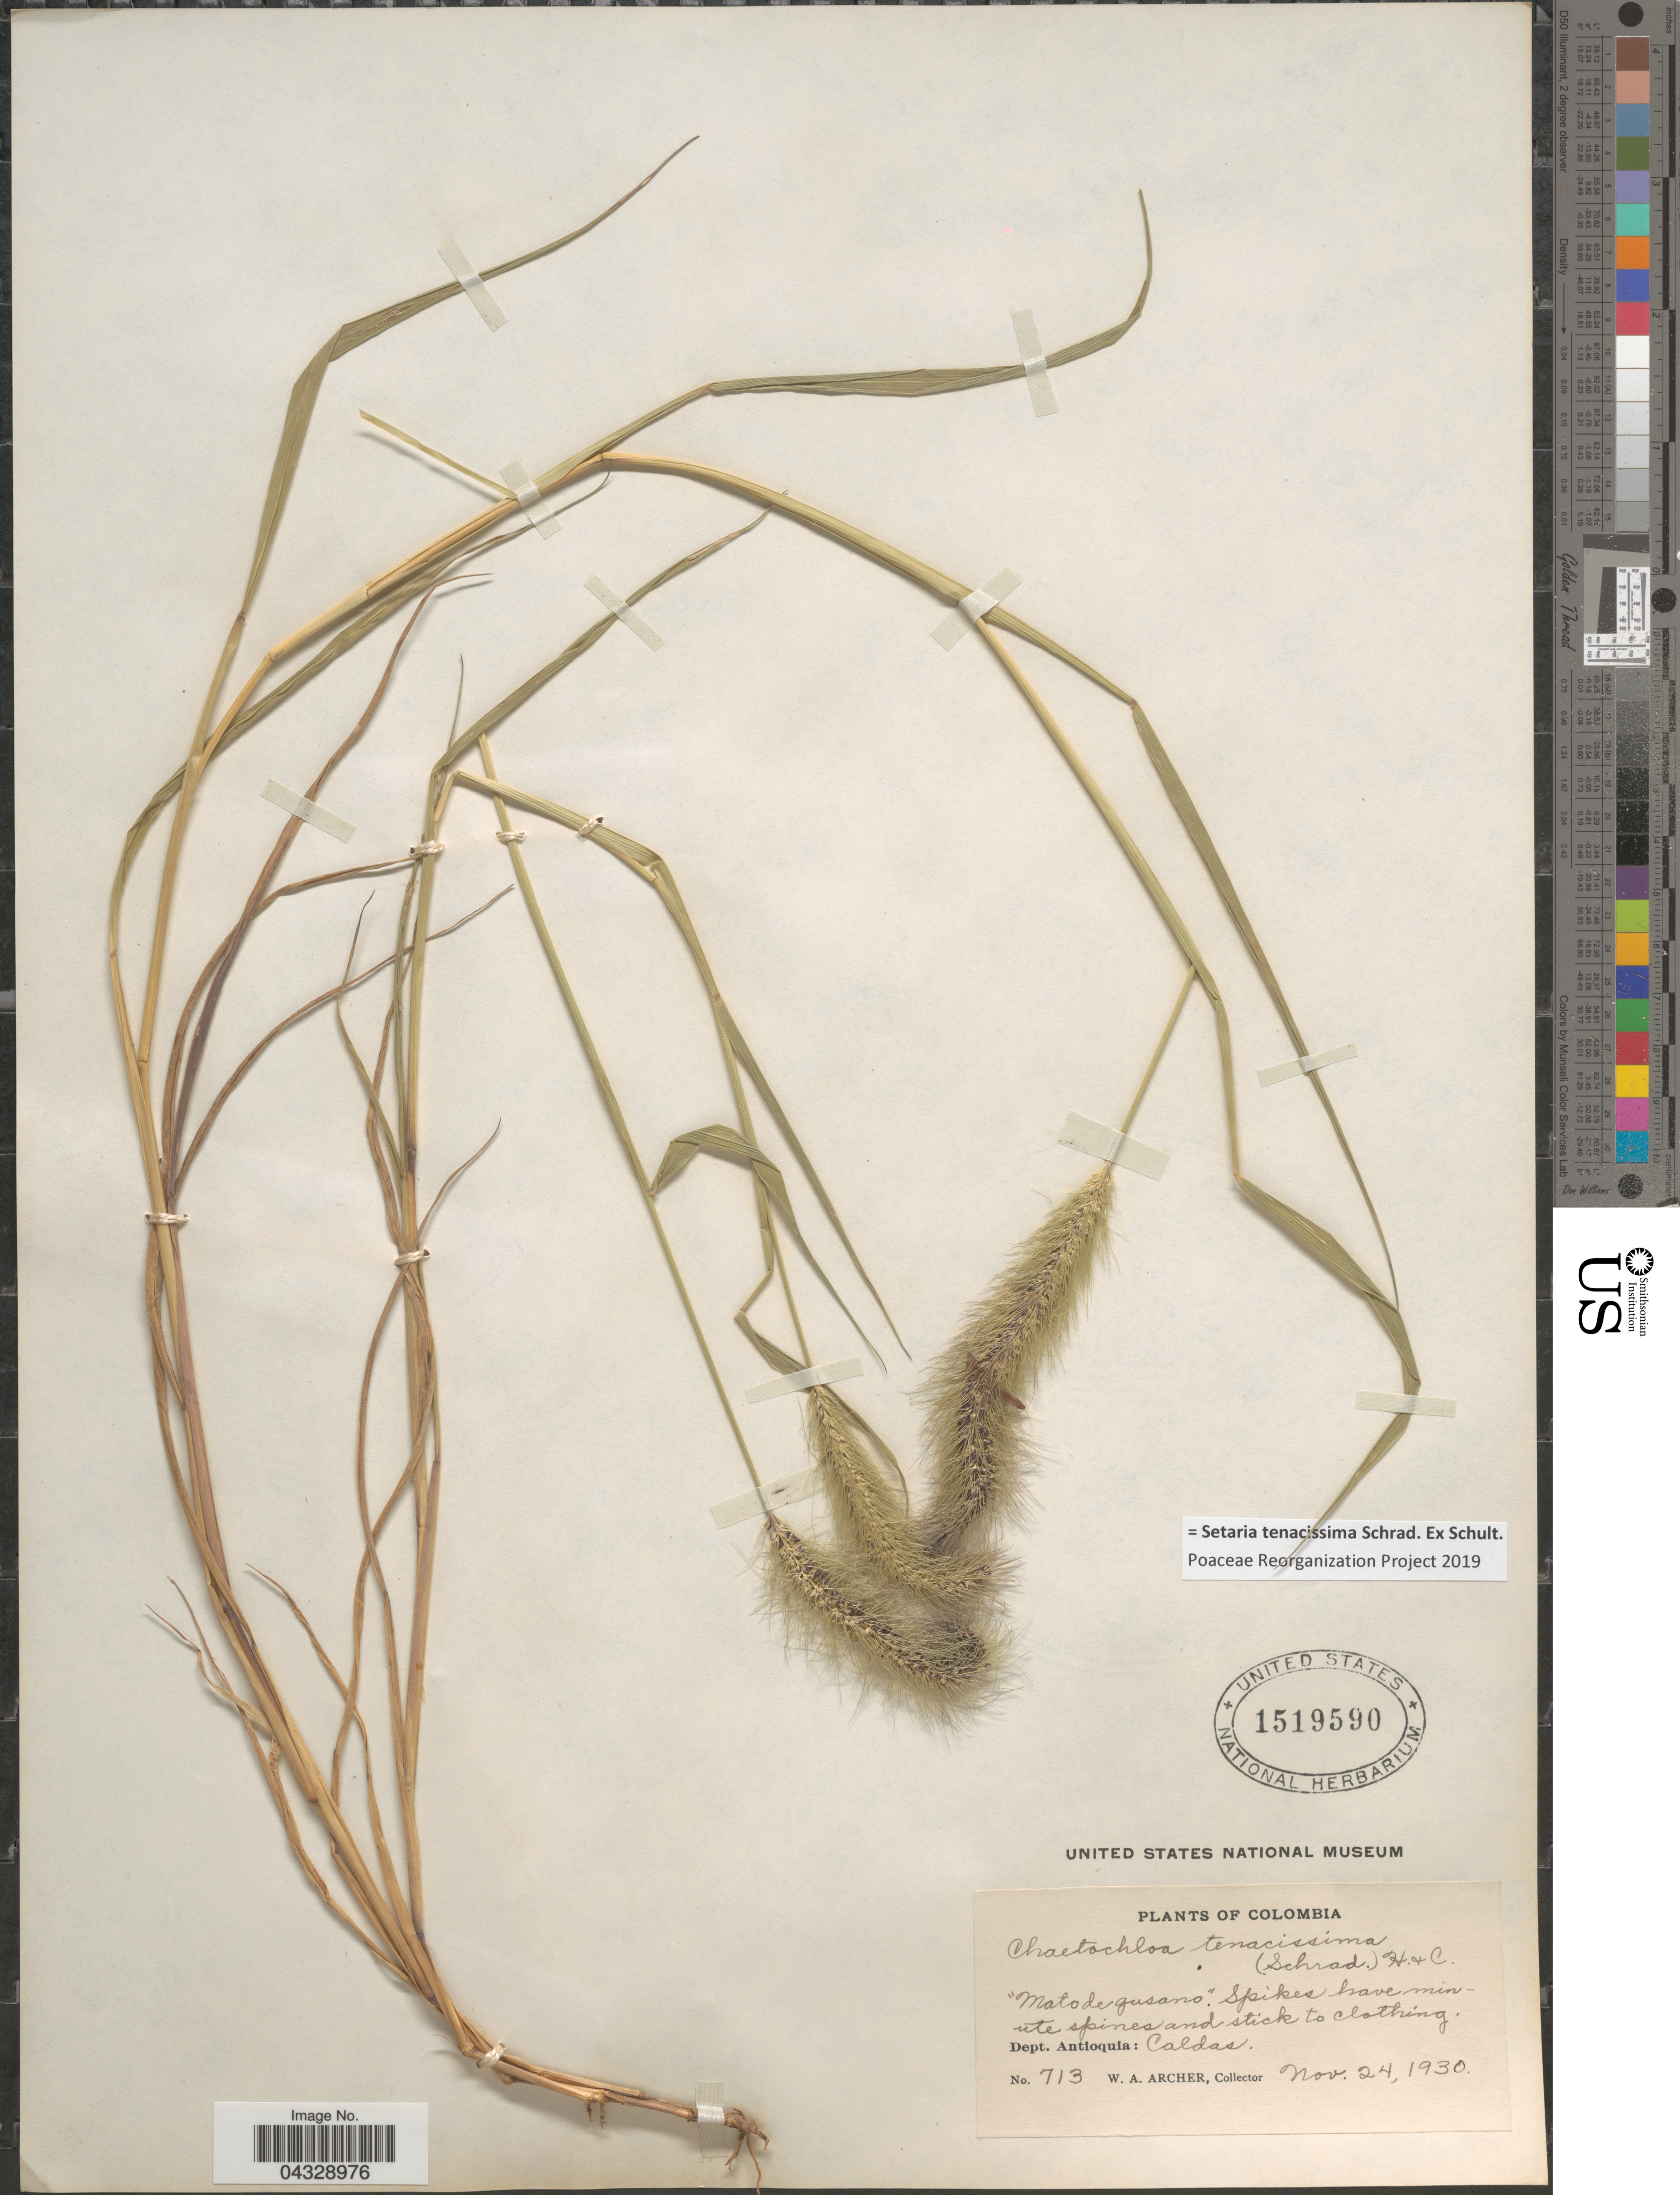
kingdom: Plantae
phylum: Tracheophyta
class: Liliopsida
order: Poales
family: Poaceae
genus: Setaria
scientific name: Setaria tenacissima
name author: Schrad. ex Schult.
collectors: W. Archer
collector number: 713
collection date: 1930-11-24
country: Colombia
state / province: Antioquia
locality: Dept. Antioquia: Caldas.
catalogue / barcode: US 1519590